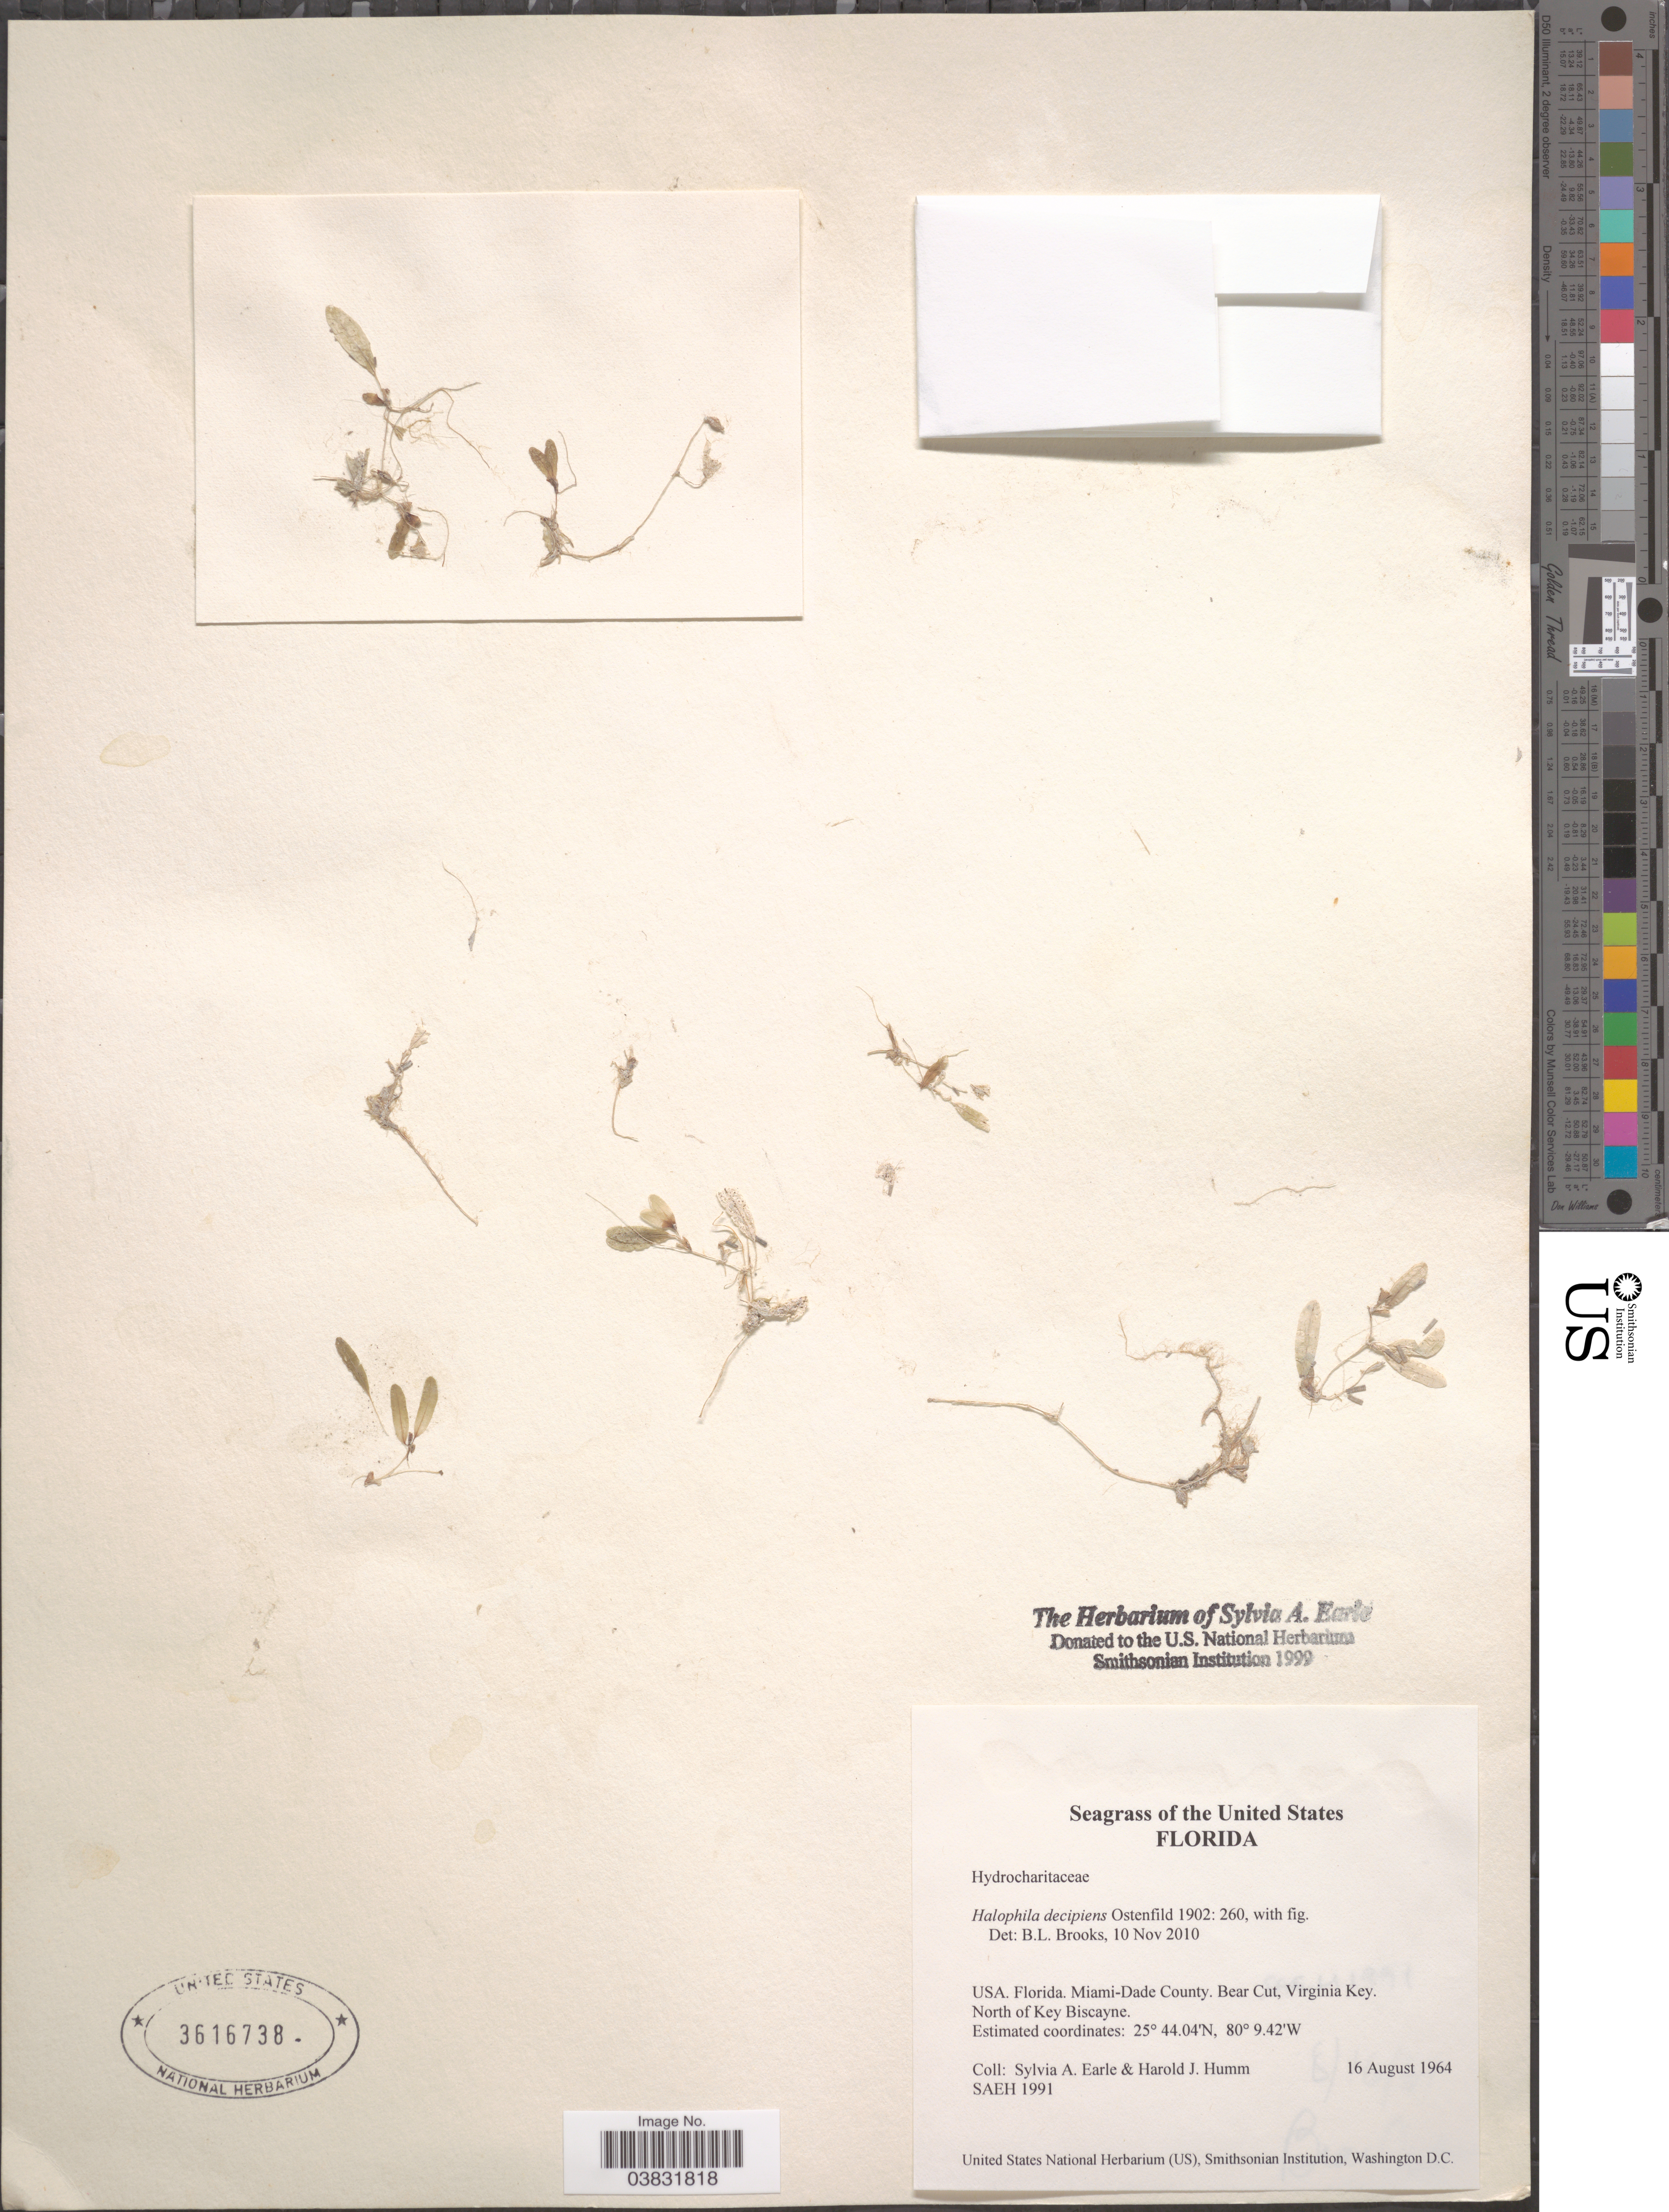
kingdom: Plantae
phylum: Tracheophyta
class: Liliopsida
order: Alismatales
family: Hydrocharitaceae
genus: Halophila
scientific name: Halophila decipiens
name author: Ostenf.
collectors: S. A. Earle & H. J. Humm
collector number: SAEH1991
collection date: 1964-08-16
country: United States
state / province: Florida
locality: Miami-Dade County. Bear Cut, Virginia Key. North of Key Biscayne.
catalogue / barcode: US 3616738